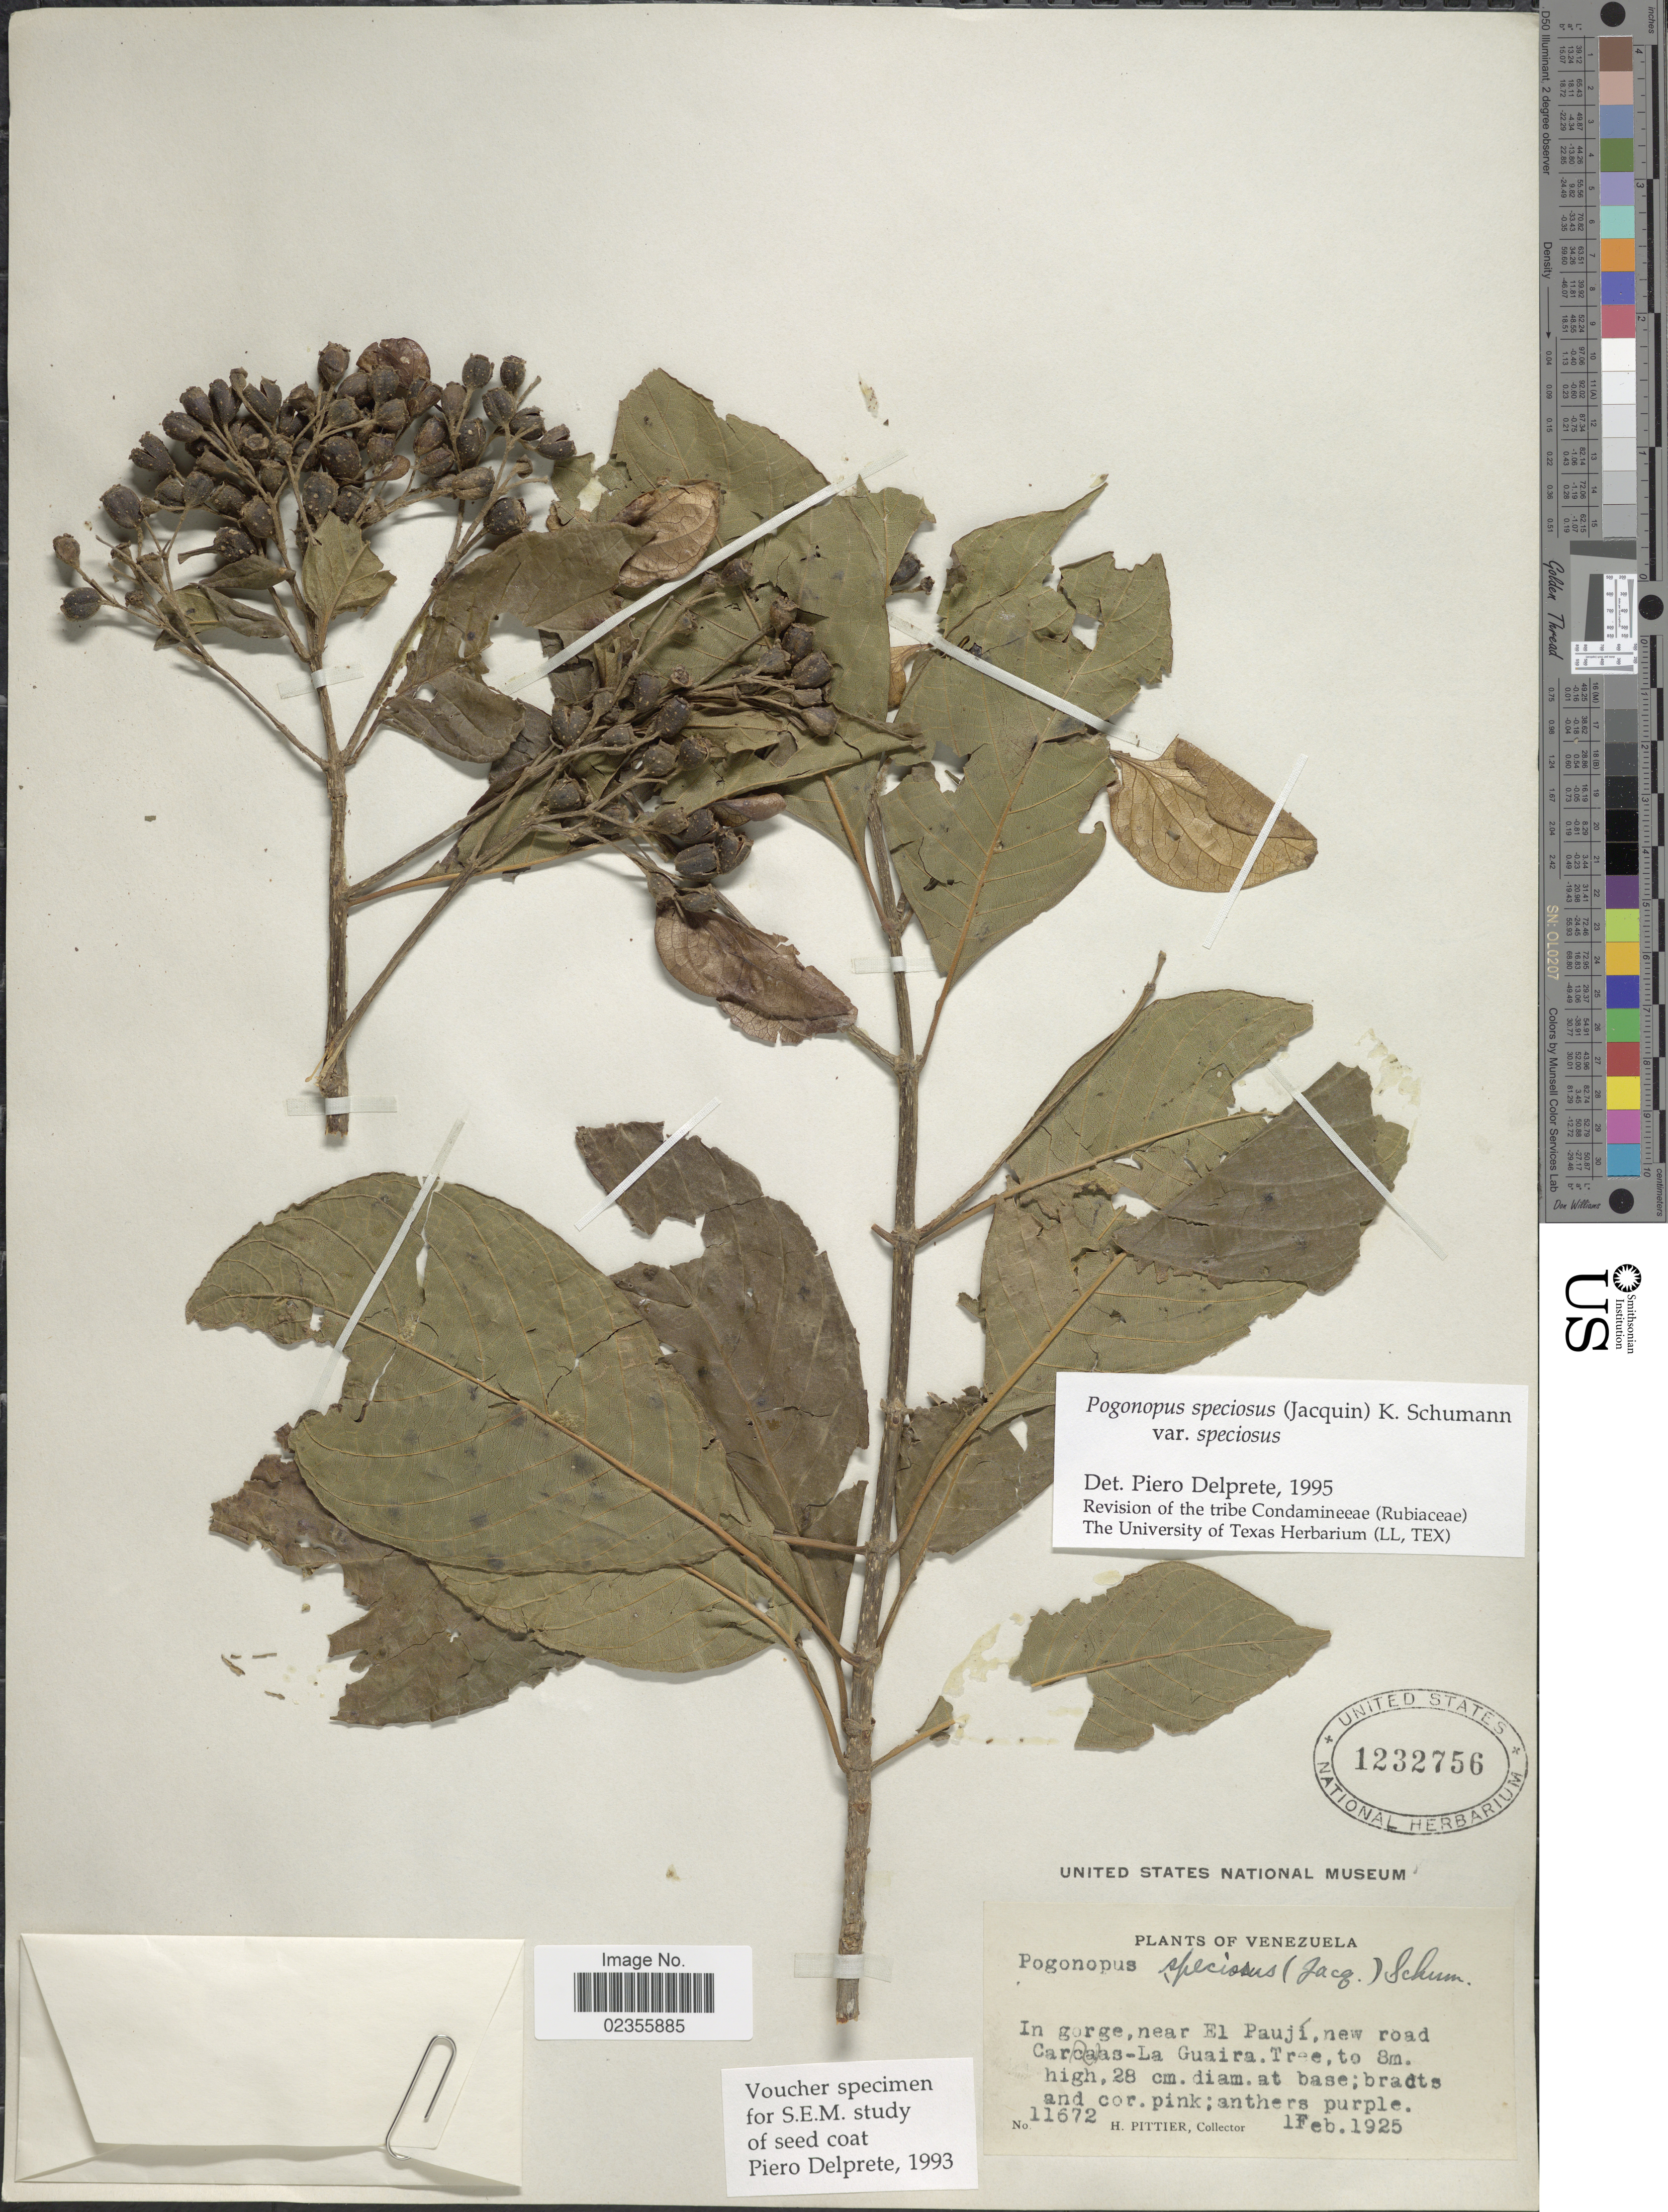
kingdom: Plantae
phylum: Tracheophyta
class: Magnoliopsida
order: Gentianales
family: Rubiaceae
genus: Pogonopus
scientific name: Pogonopus speciosus var. speciosus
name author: (Jacq.) K. Schum.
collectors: H. F. Pittier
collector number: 11672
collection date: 1925-02-01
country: Venezuela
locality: In gorge, near El Paují, new road - La Guaira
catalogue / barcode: US 1232756